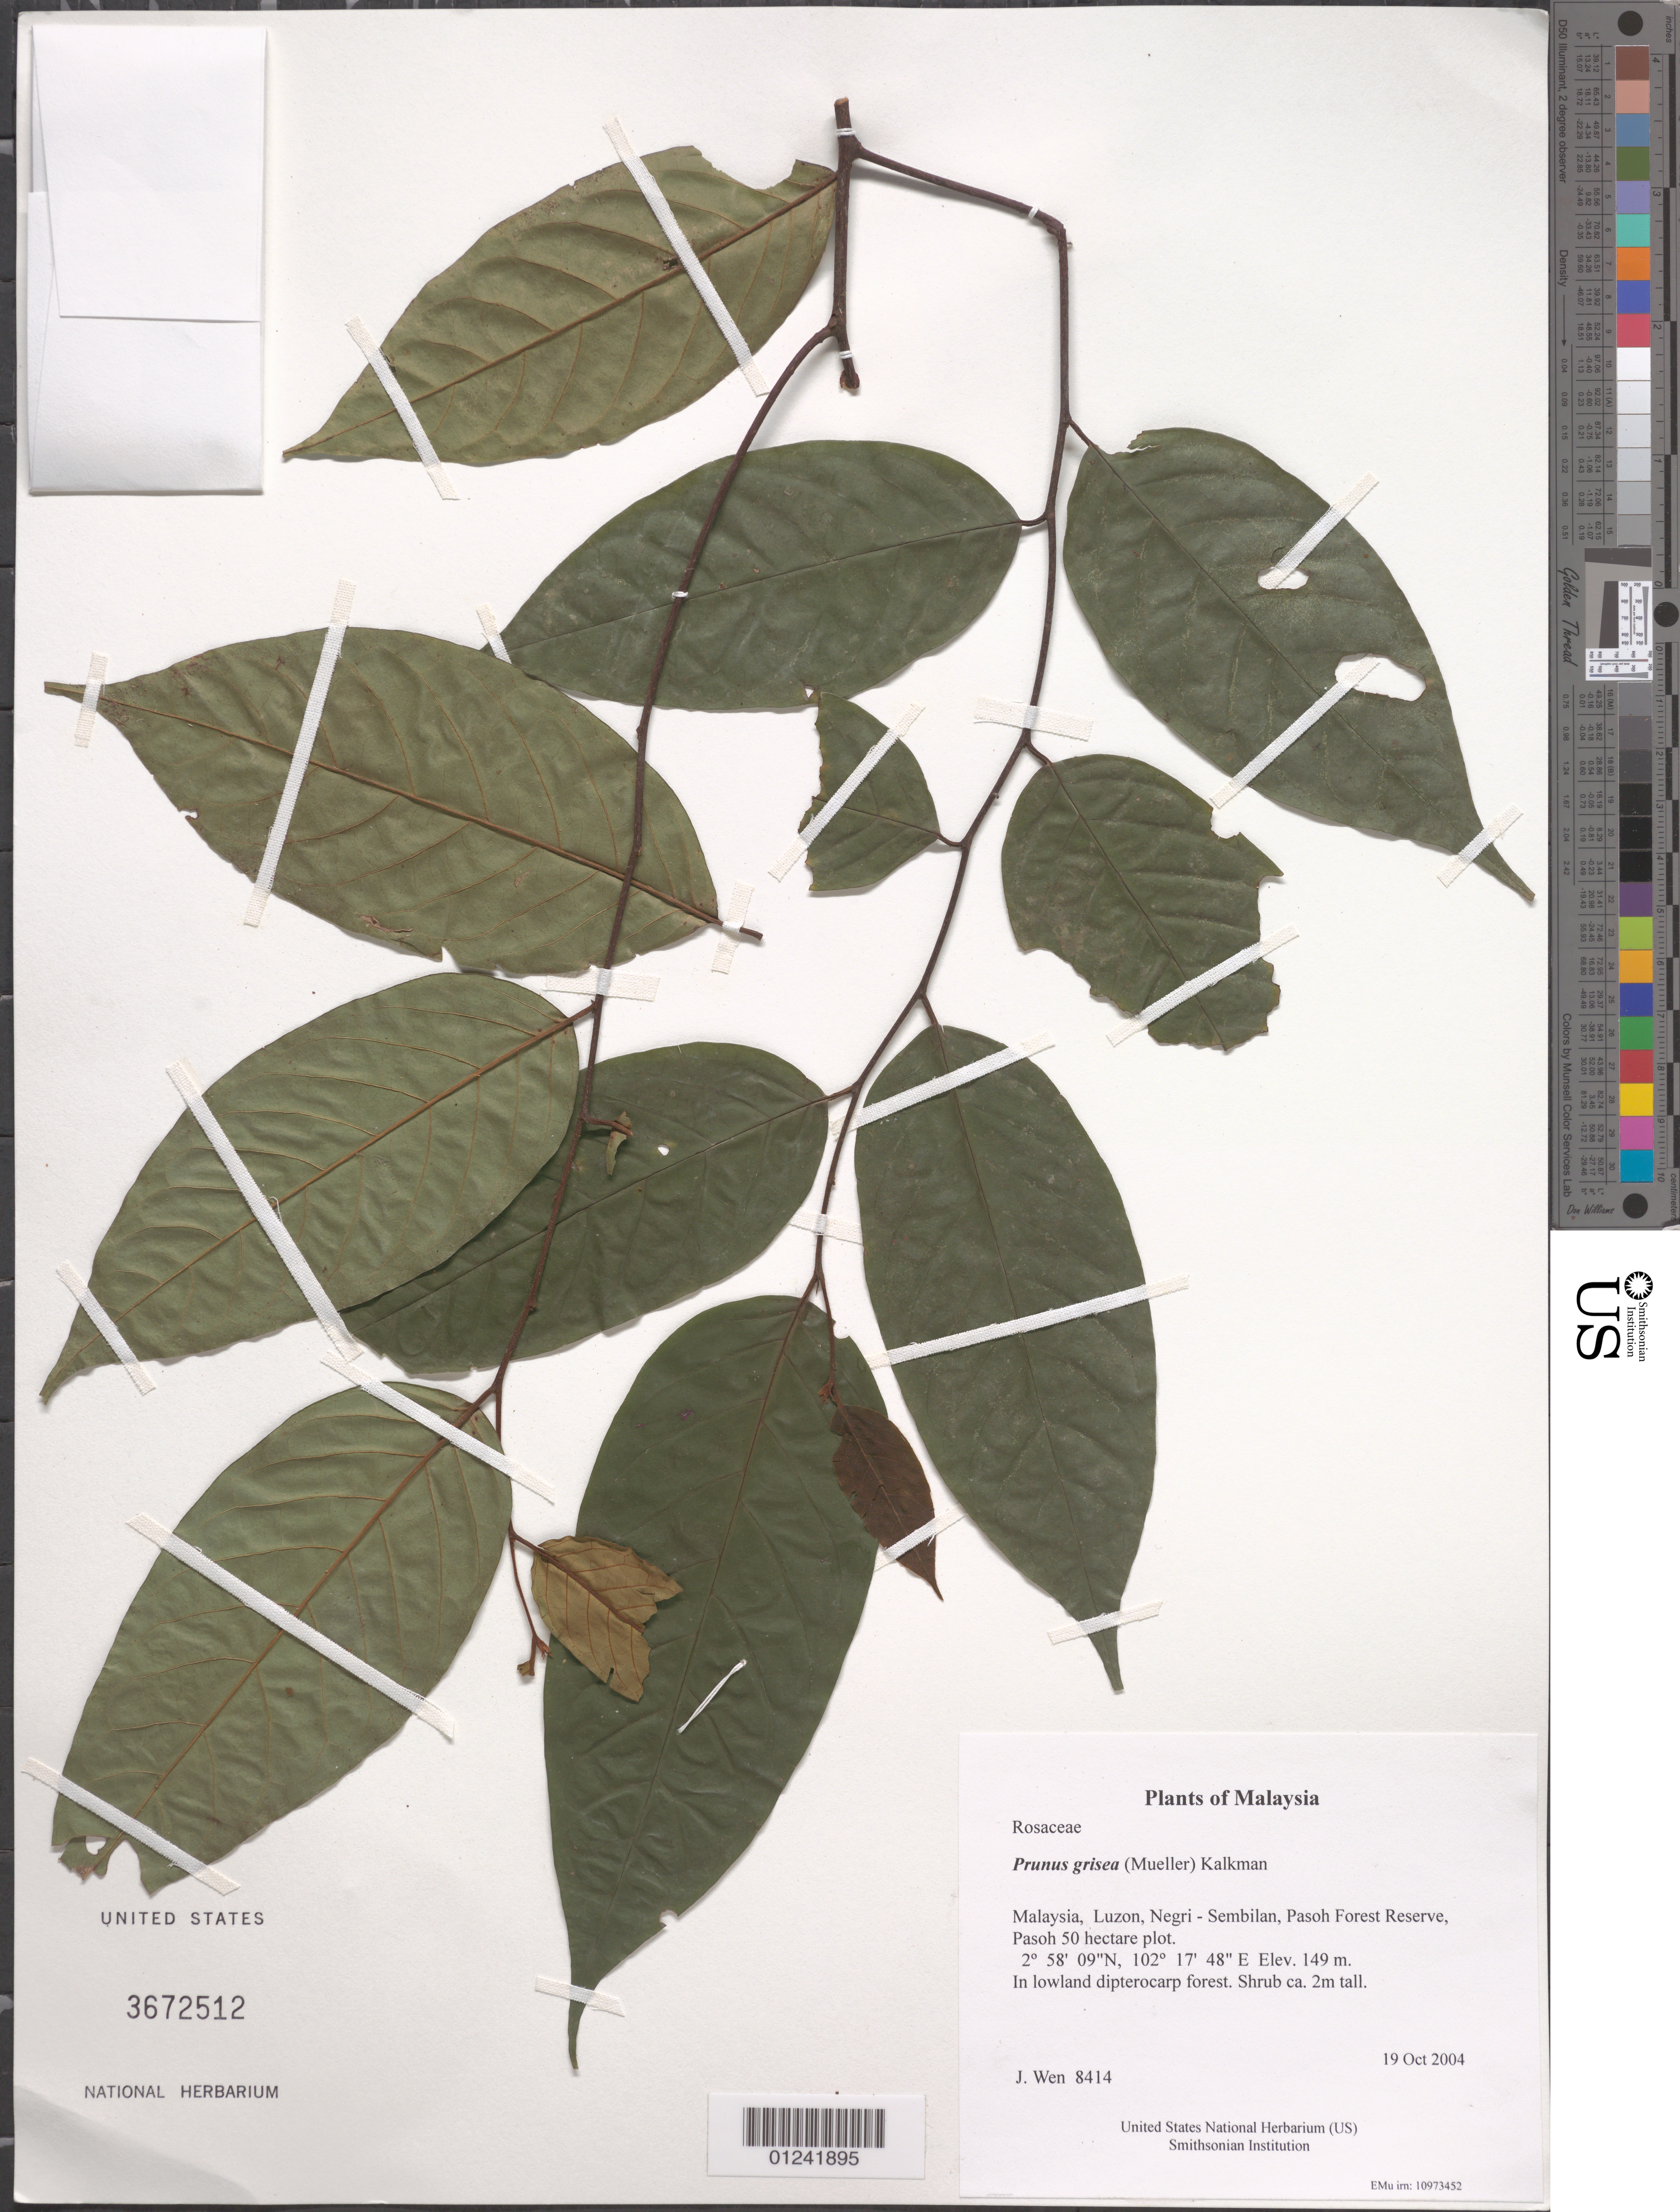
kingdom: Plantae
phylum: Tracheophyta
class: Magnoliopsida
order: Rosales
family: Rosaceae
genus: Prunus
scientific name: Prunus grisea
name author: (Blume ex K. Müller) Kalkman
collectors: J. Wen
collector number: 8414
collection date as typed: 19 Oct 2004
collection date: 2004-10-19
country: Malaysia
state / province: Negeri Sembilan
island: Luzon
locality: Pasoh Forest Reserve, Pasoh 50 hectare plot.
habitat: In lowland dipterocarp forest.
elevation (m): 149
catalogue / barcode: US 3672512